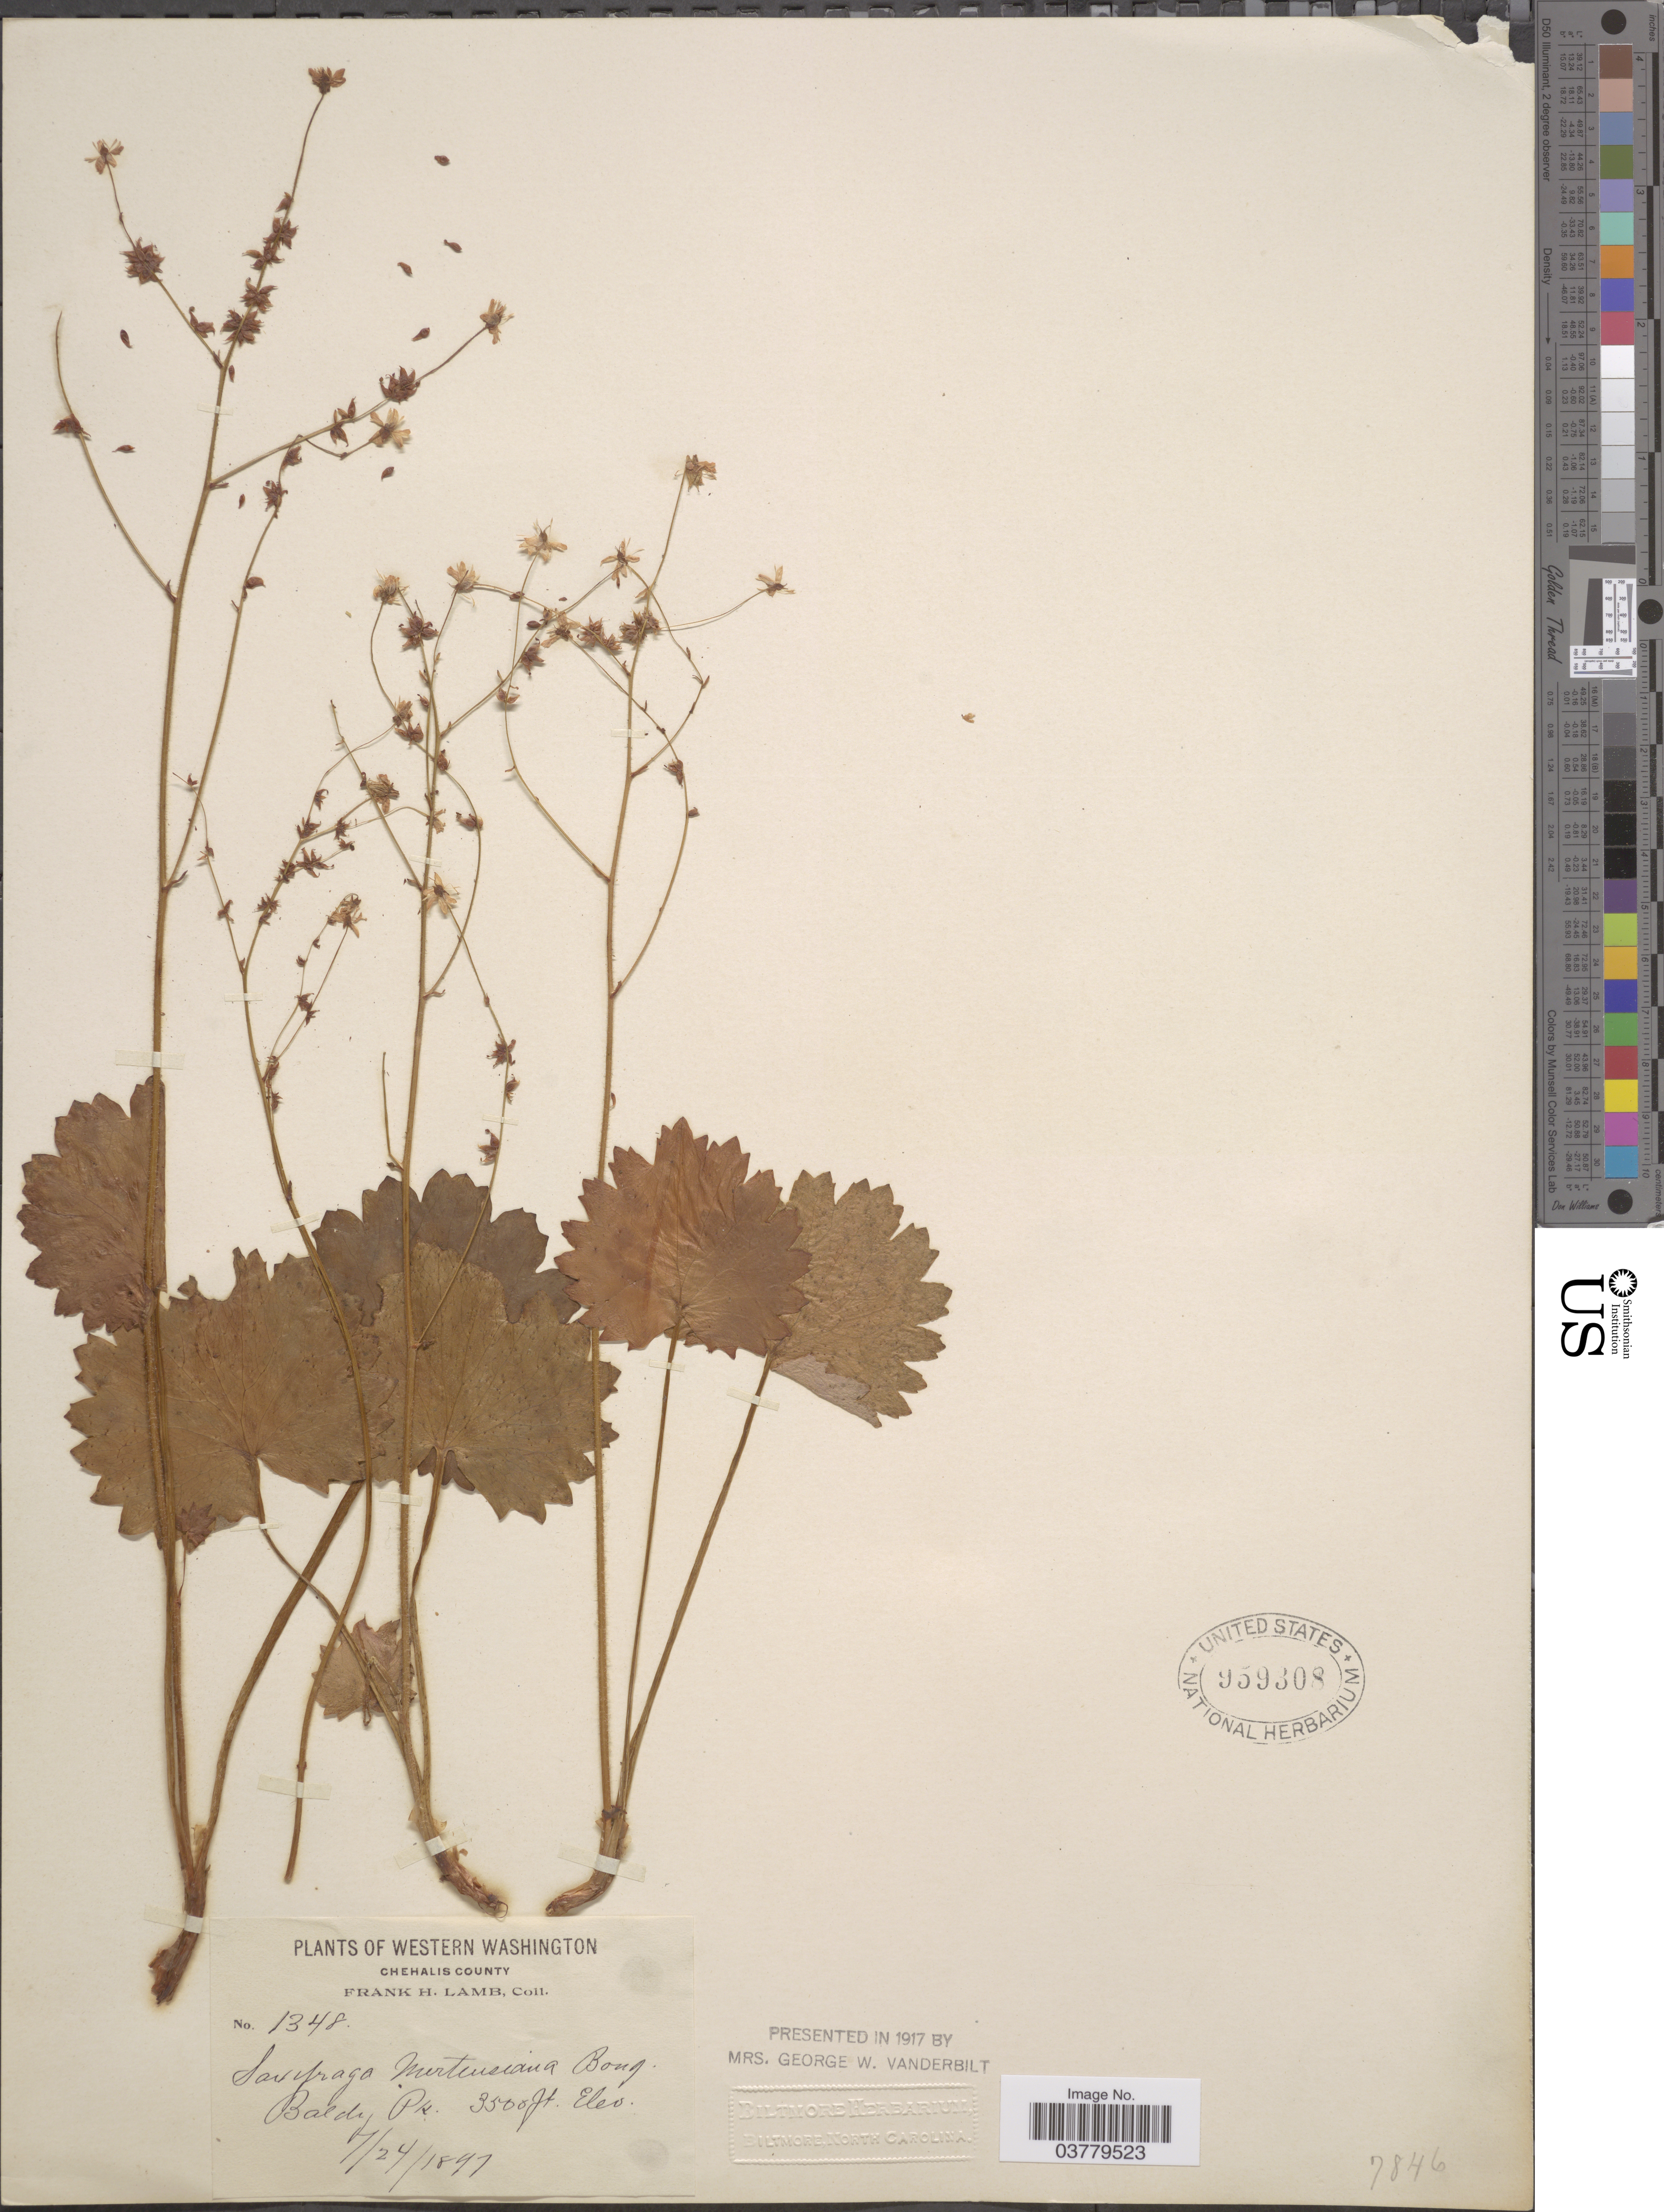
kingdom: Plantae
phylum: Tracheophyta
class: Magnoliopsida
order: Saxifragales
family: Saxifragaceae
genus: Saxifraga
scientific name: Saxifraga mertensiana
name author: Bong.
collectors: F. H. Lamb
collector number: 1348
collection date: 1897-07-24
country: United States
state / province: Washington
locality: Western Washington. Baldy Peak [Mount O'Neill].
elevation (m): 1067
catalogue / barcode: US 959308